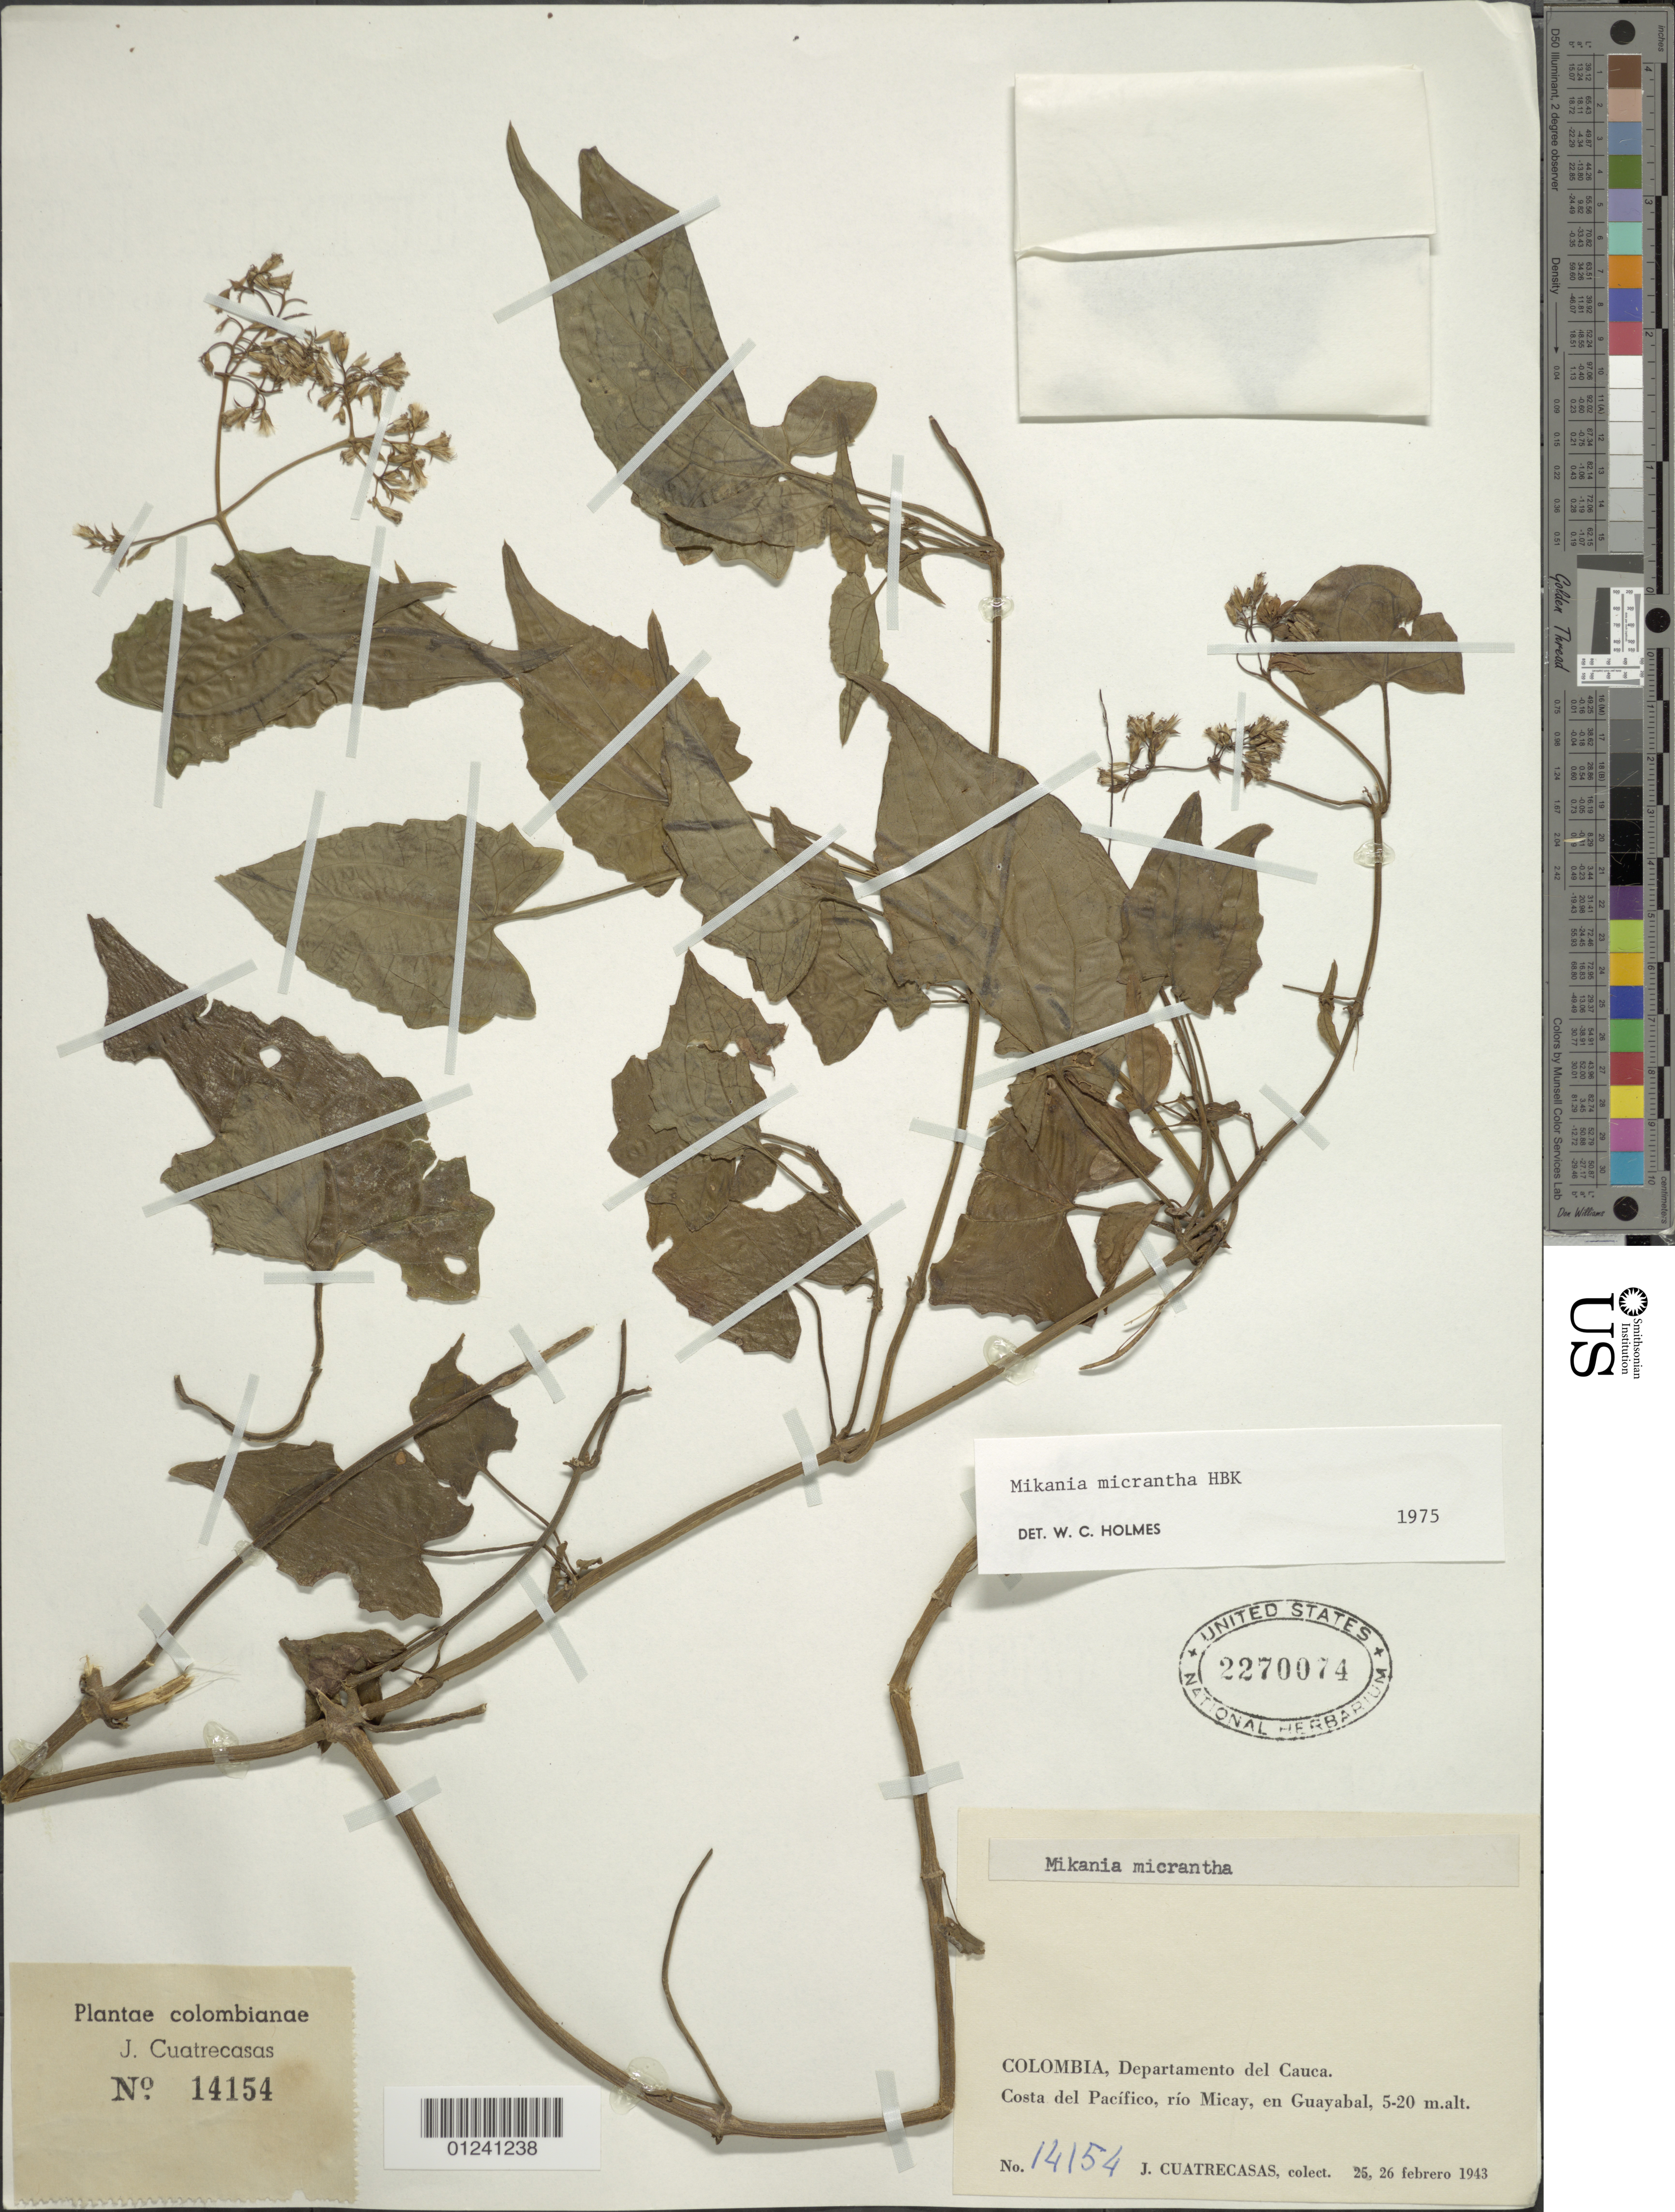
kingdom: Plantae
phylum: Tracheophyta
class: Magnoliopsida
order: Asterales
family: Asteraceae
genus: Mikania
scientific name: Mikania micrantha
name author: Kunth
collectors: J. Cuatrecasas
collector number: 14154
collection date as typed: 26 Feb 1943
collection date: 1943-02-26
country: Colombia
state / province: Cauca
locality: Pacific coast, Rio Micay, en Guayabal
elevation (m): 5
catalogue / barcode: US 2270074